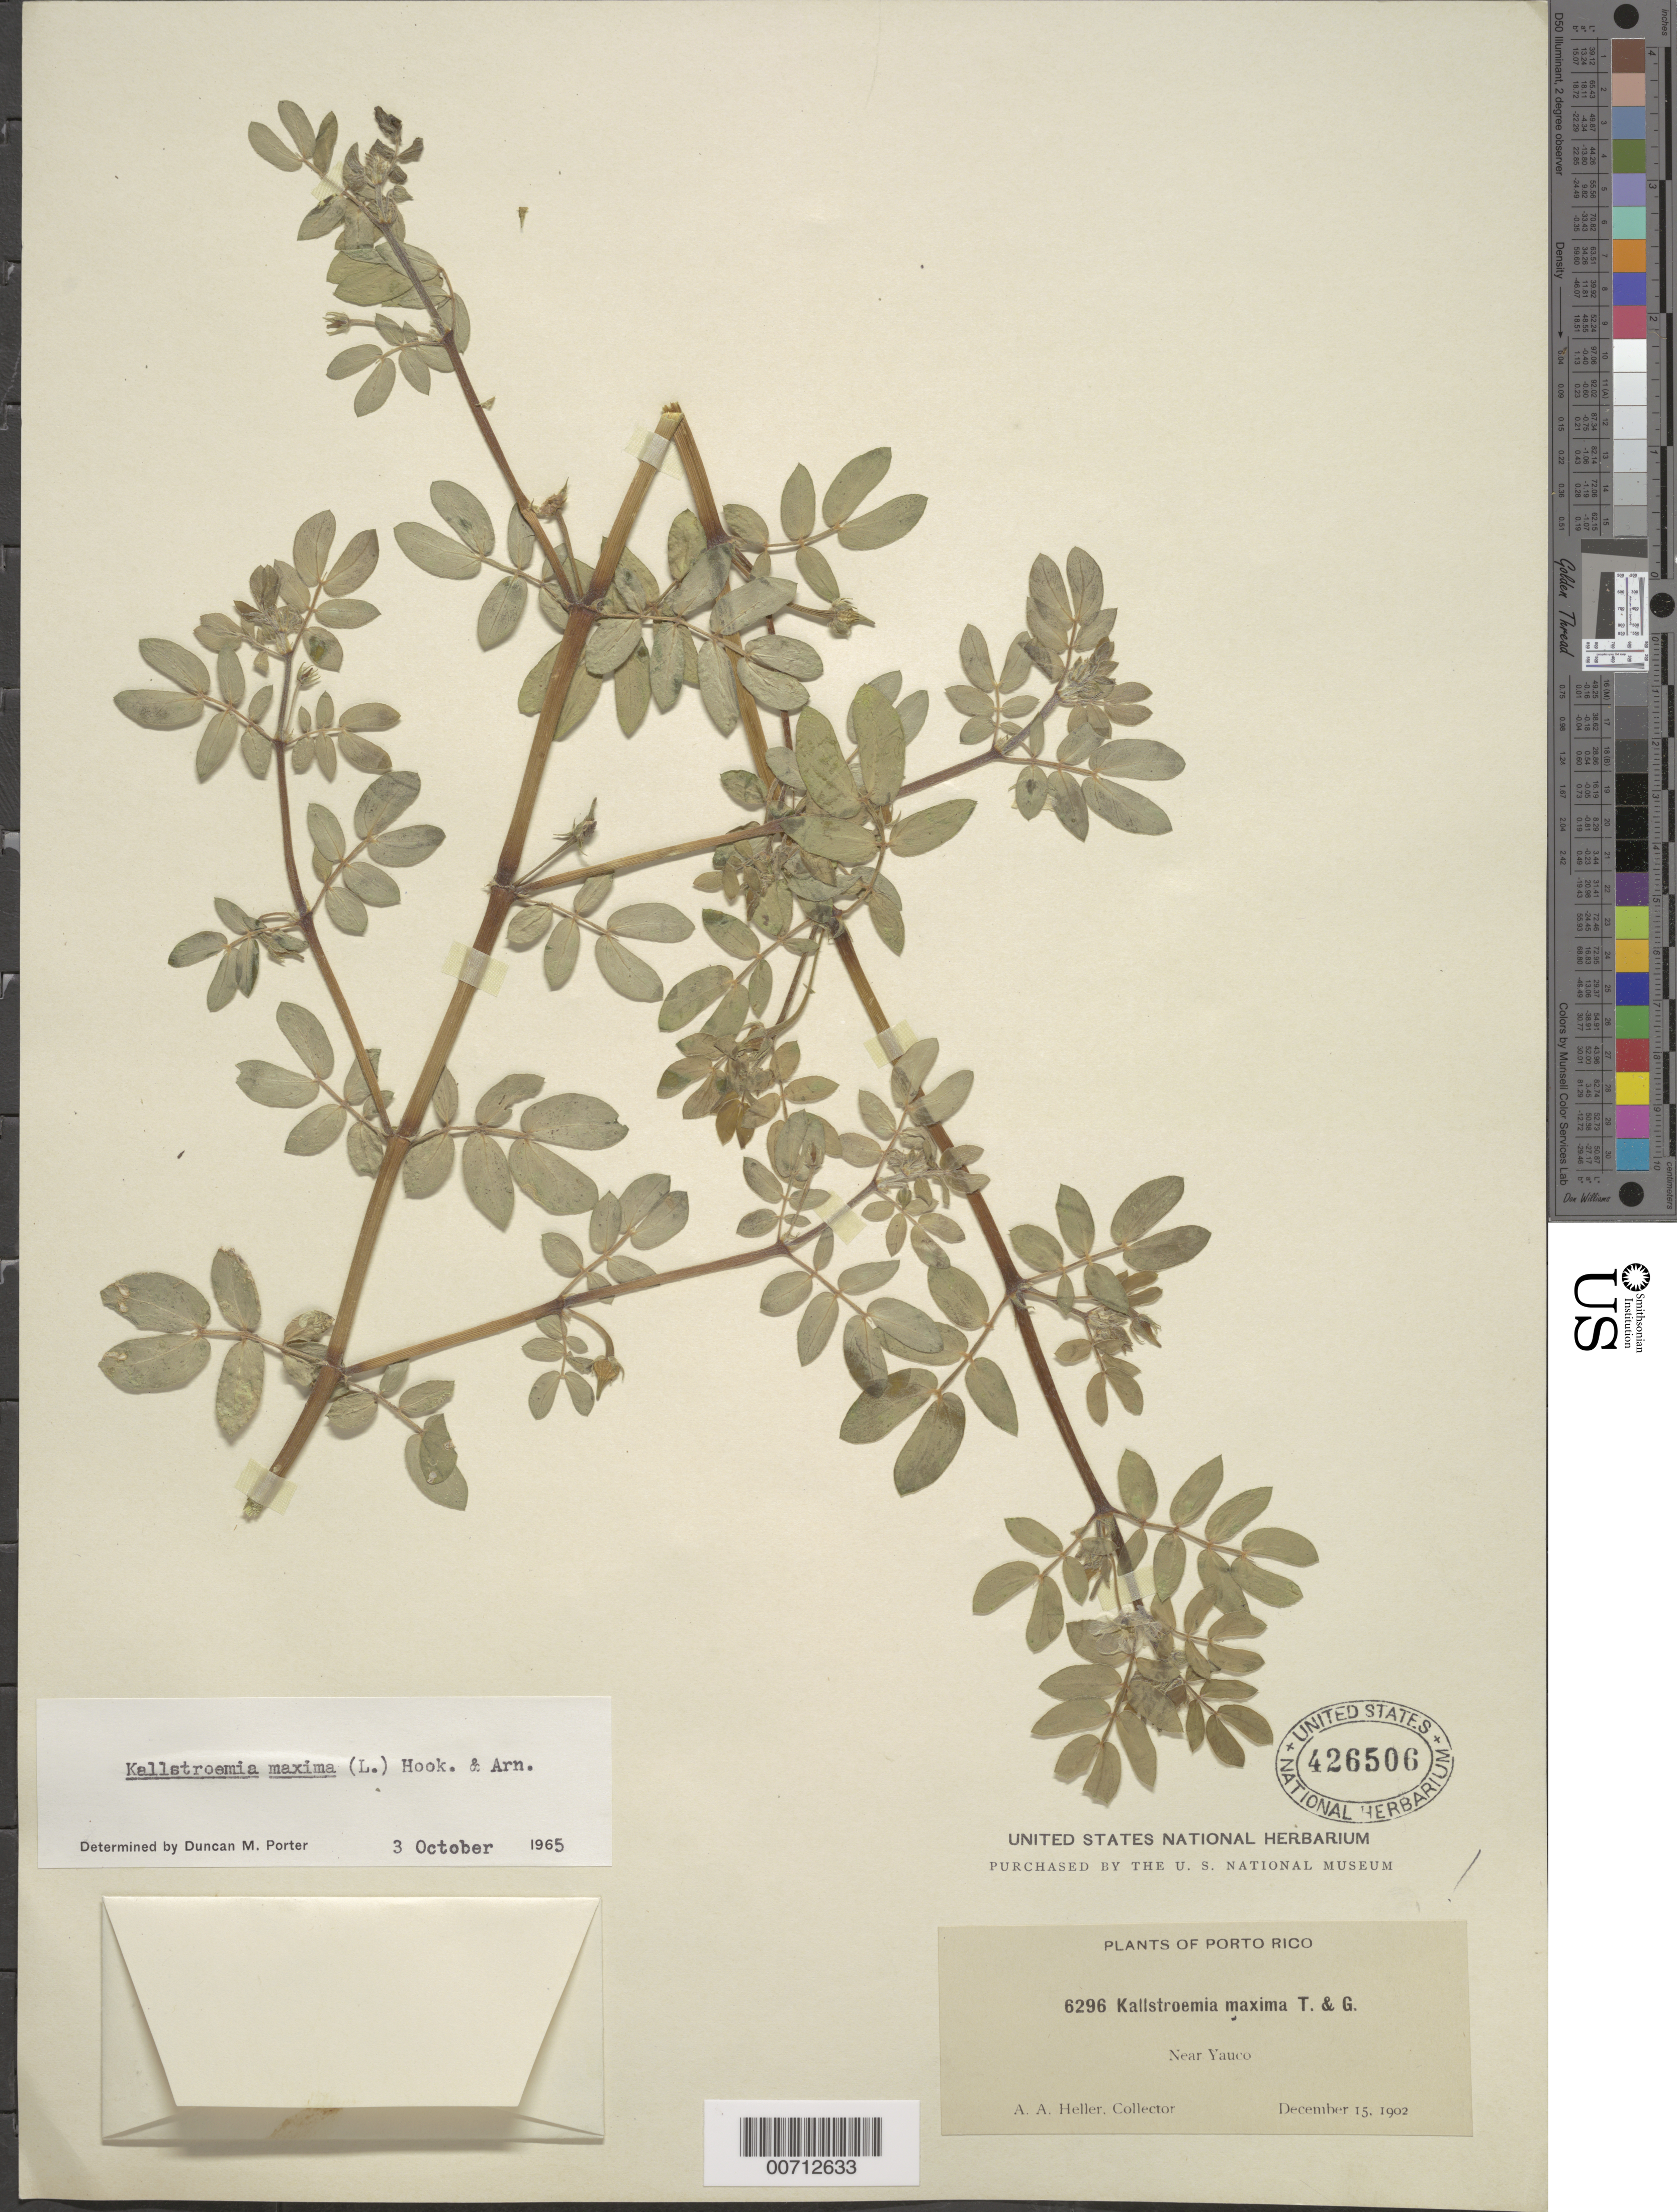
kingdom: Plantae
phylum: Tracheophyta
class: Magnoliopsida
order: Zygophyllales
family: Zygophyllaceae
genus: Kallstroemia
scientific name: Kallstroemia maxima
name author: (L.) Hook. & Arn.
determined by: Porter, D. M.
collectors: A. A. Heller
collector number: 6296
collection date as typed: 15 Dec 1902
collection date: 1902-12-15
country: Puerto Rico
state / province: Yauco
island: Greater Antilles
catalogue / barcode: US 426506